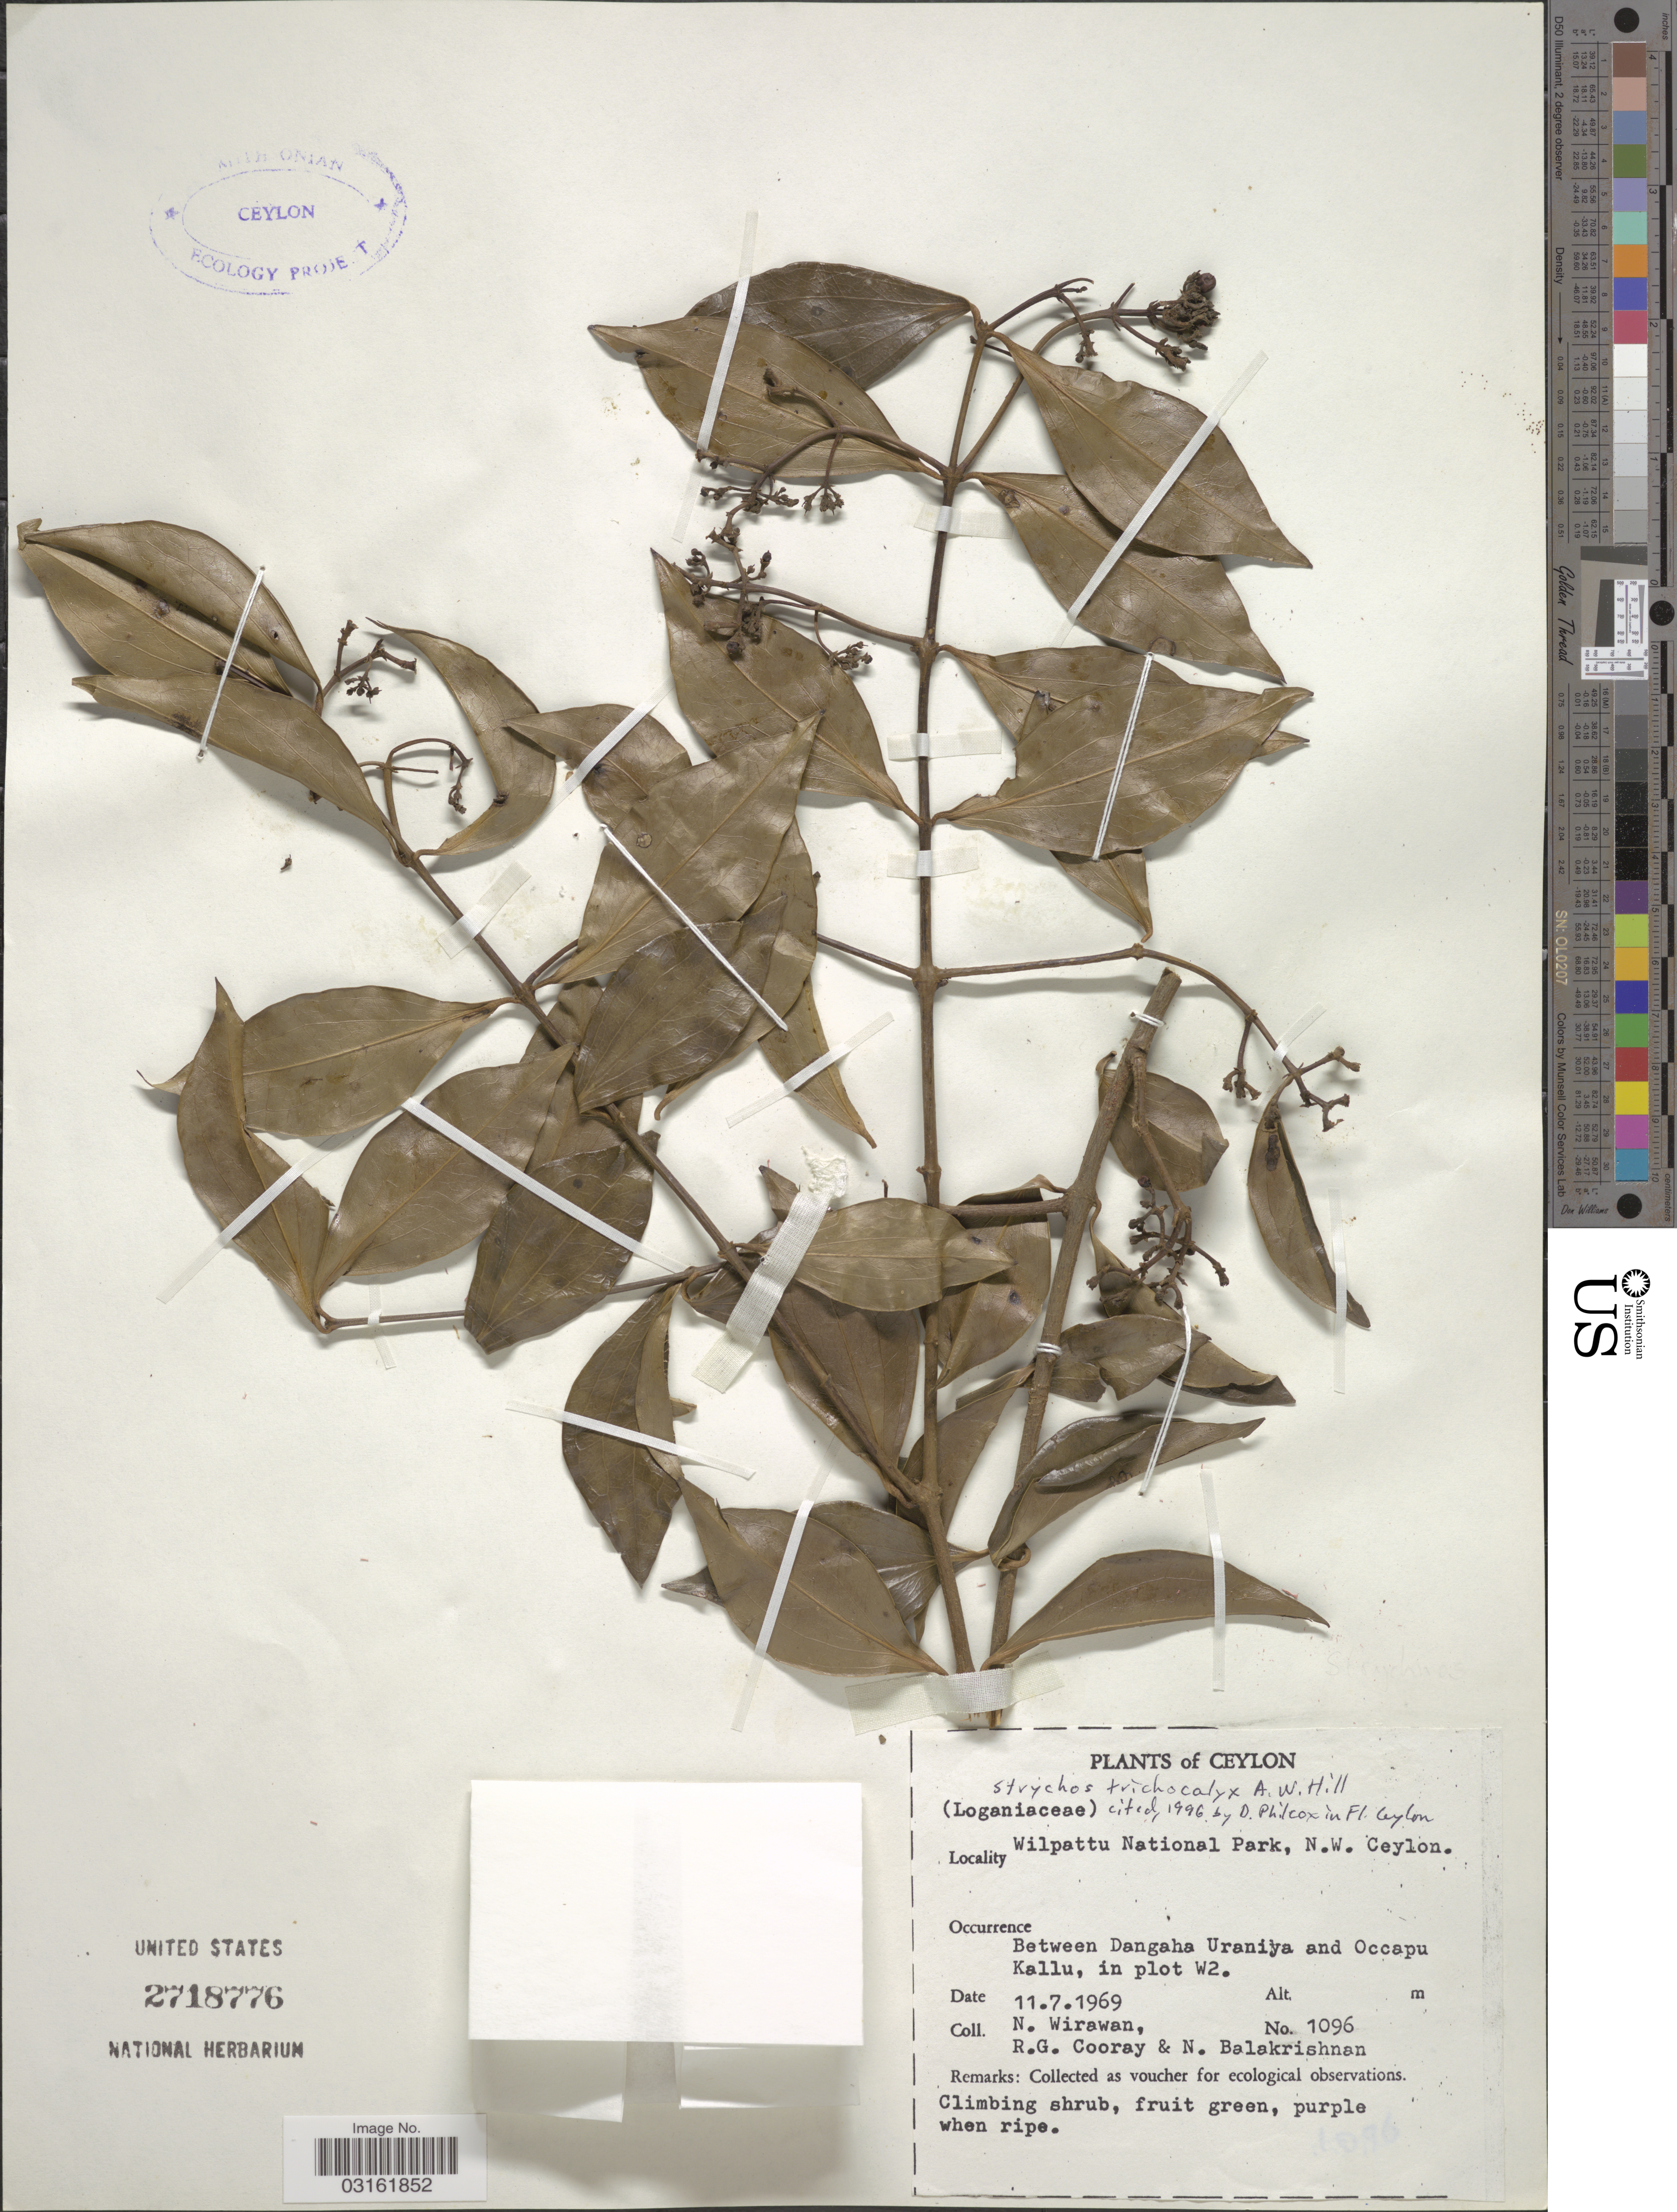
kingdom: Plantae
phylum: Tracheophyta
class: Magnoliopsida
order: Gentianales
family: Loganiaceae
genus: Strychnos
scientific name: Strychnos trichocalyx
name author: A.W. Hill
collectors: N. Wirawan, R. Cooray & N. Balakrishnan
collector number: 1096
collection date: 1969-07-11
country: Sri Lanka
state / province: North Western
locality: Ceylon. Wilpattu National Park, N. W. Ceylon. Between Dangaha Uraniya and Occapu Kallu, in plot W2.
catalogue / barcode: US 2718776